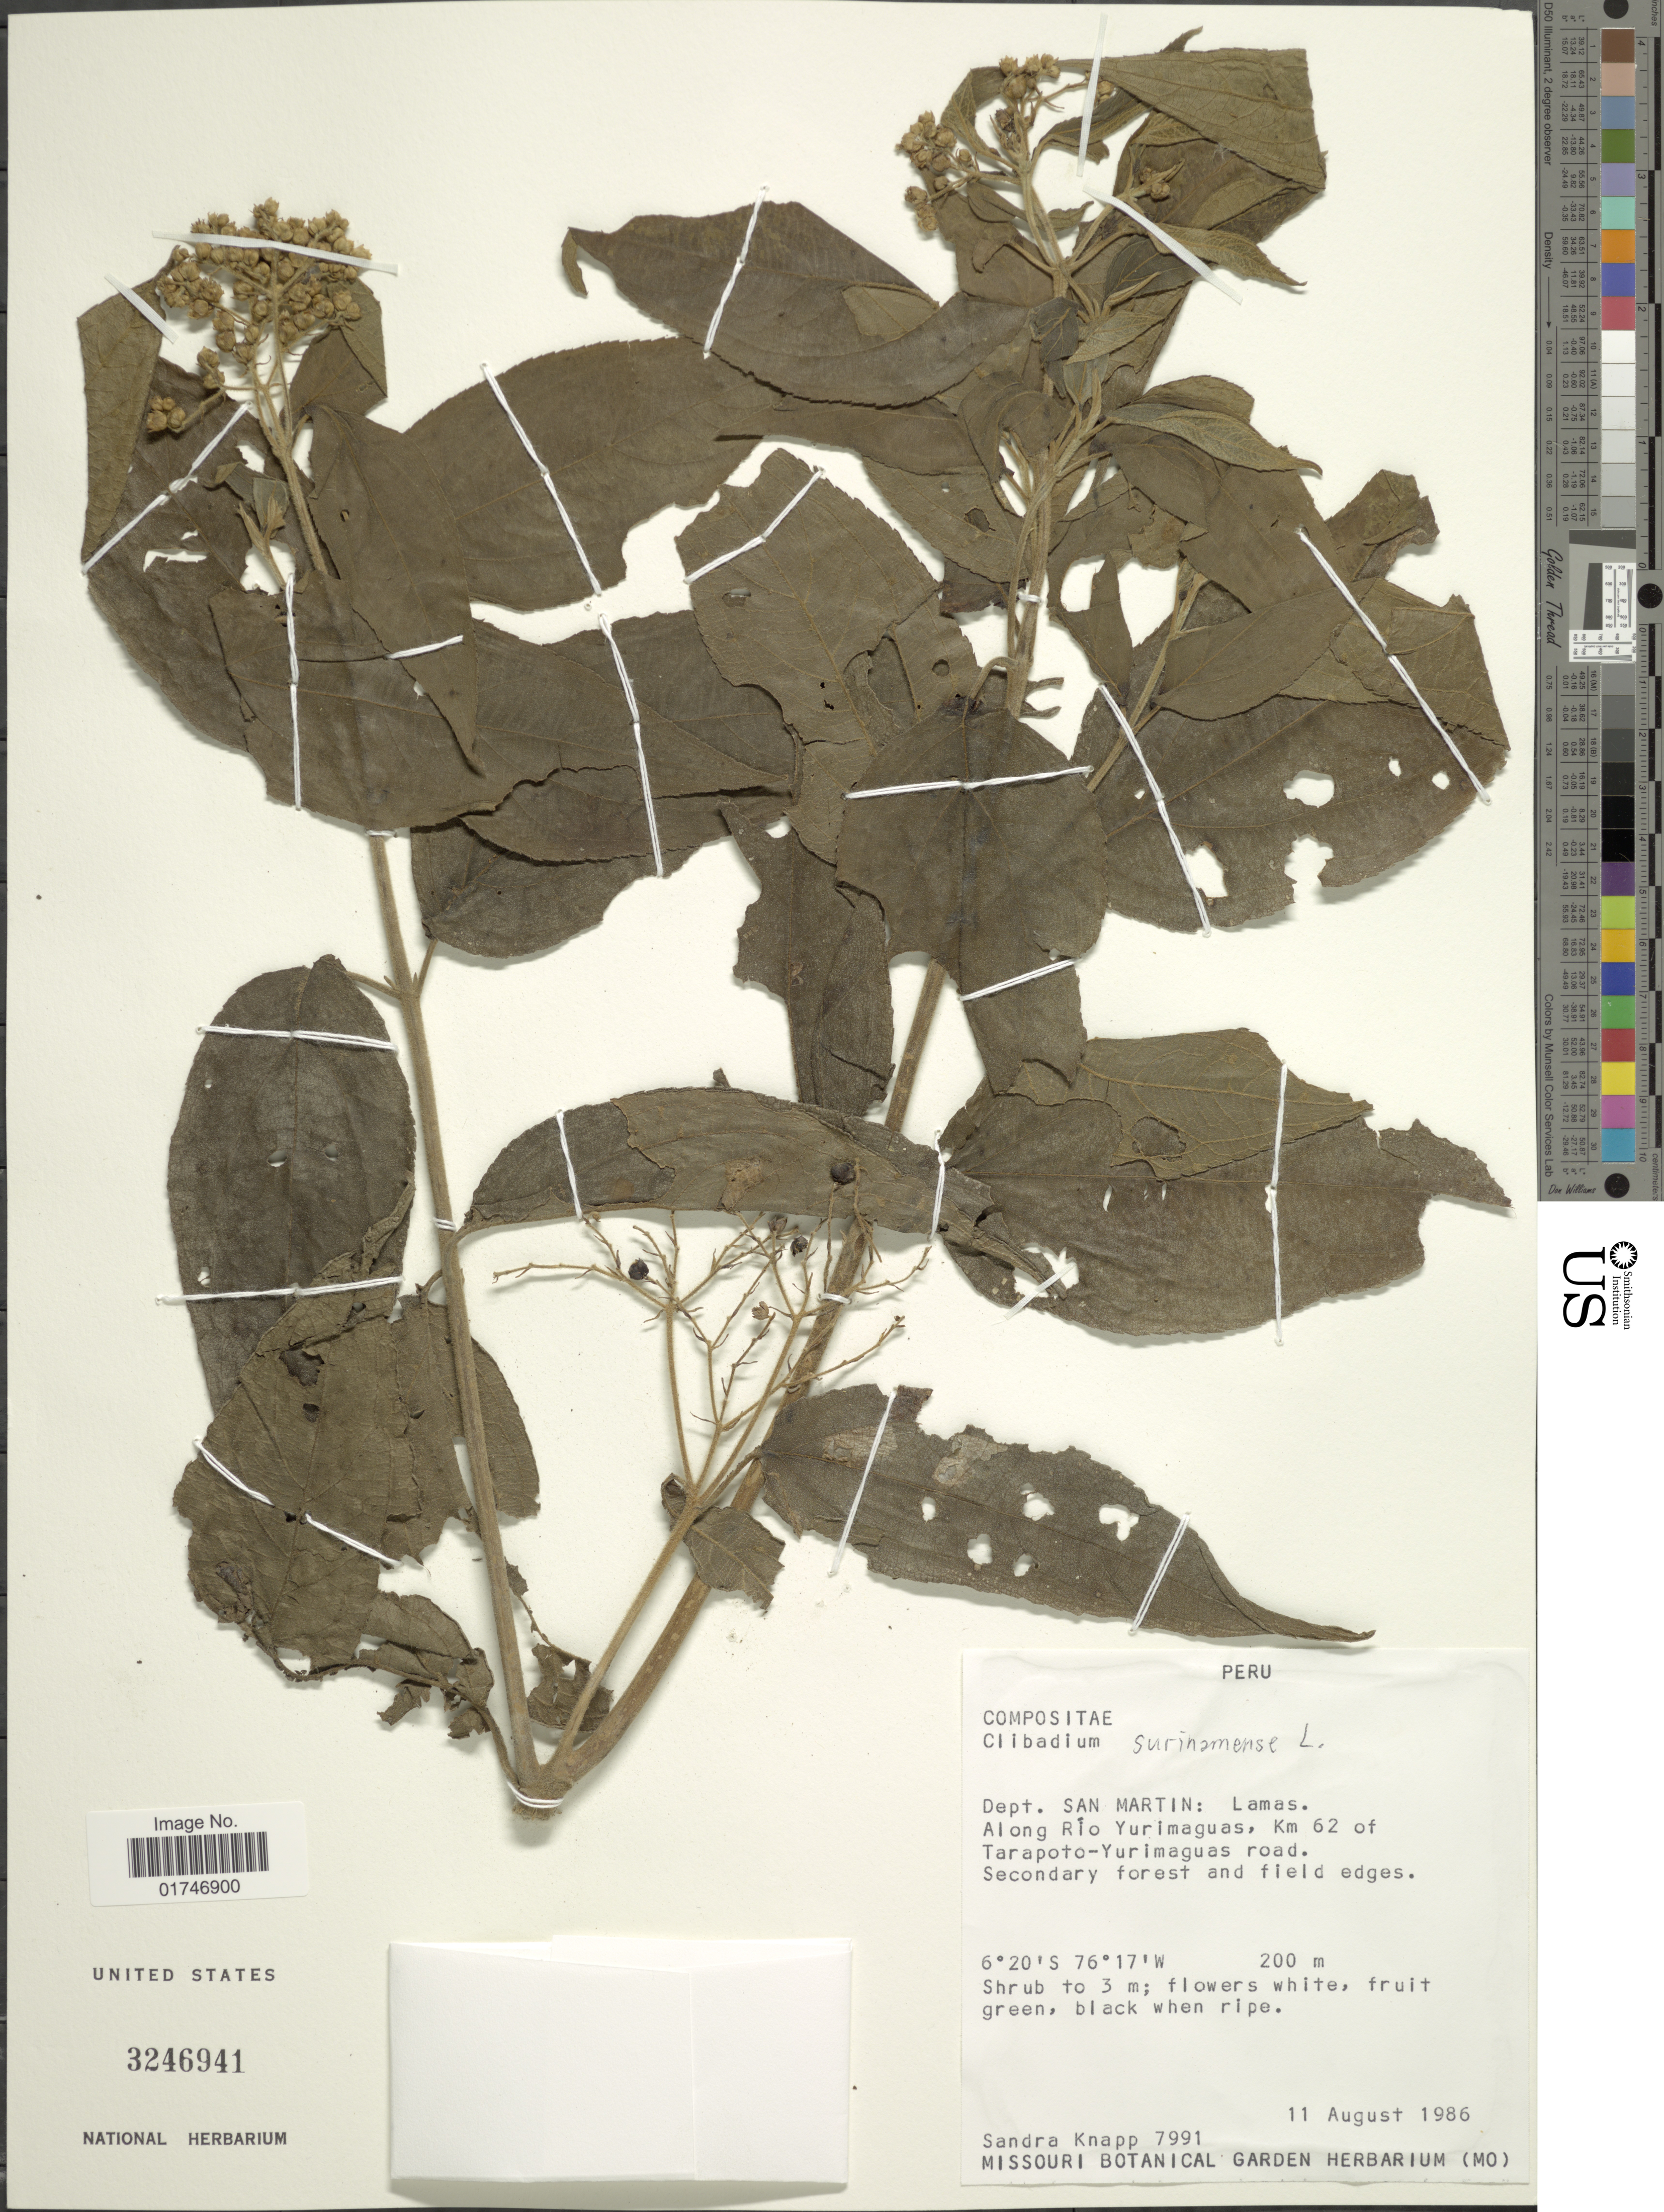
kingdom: Plantae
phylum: Tracheophyta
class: Magnoliopsida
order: Asterales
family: Asteraceae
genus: Clibadium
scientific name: Clibadium surinamense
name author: L.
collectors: S. Knapp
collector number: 7991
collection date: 1986-08-11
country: Peru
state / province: San Martín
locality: Dept. San Martin: Lamas. Along Río Yurimaguas, Km 62 of Tarapoto-Yurimaguas road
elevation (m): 200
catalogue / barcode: US 3246941